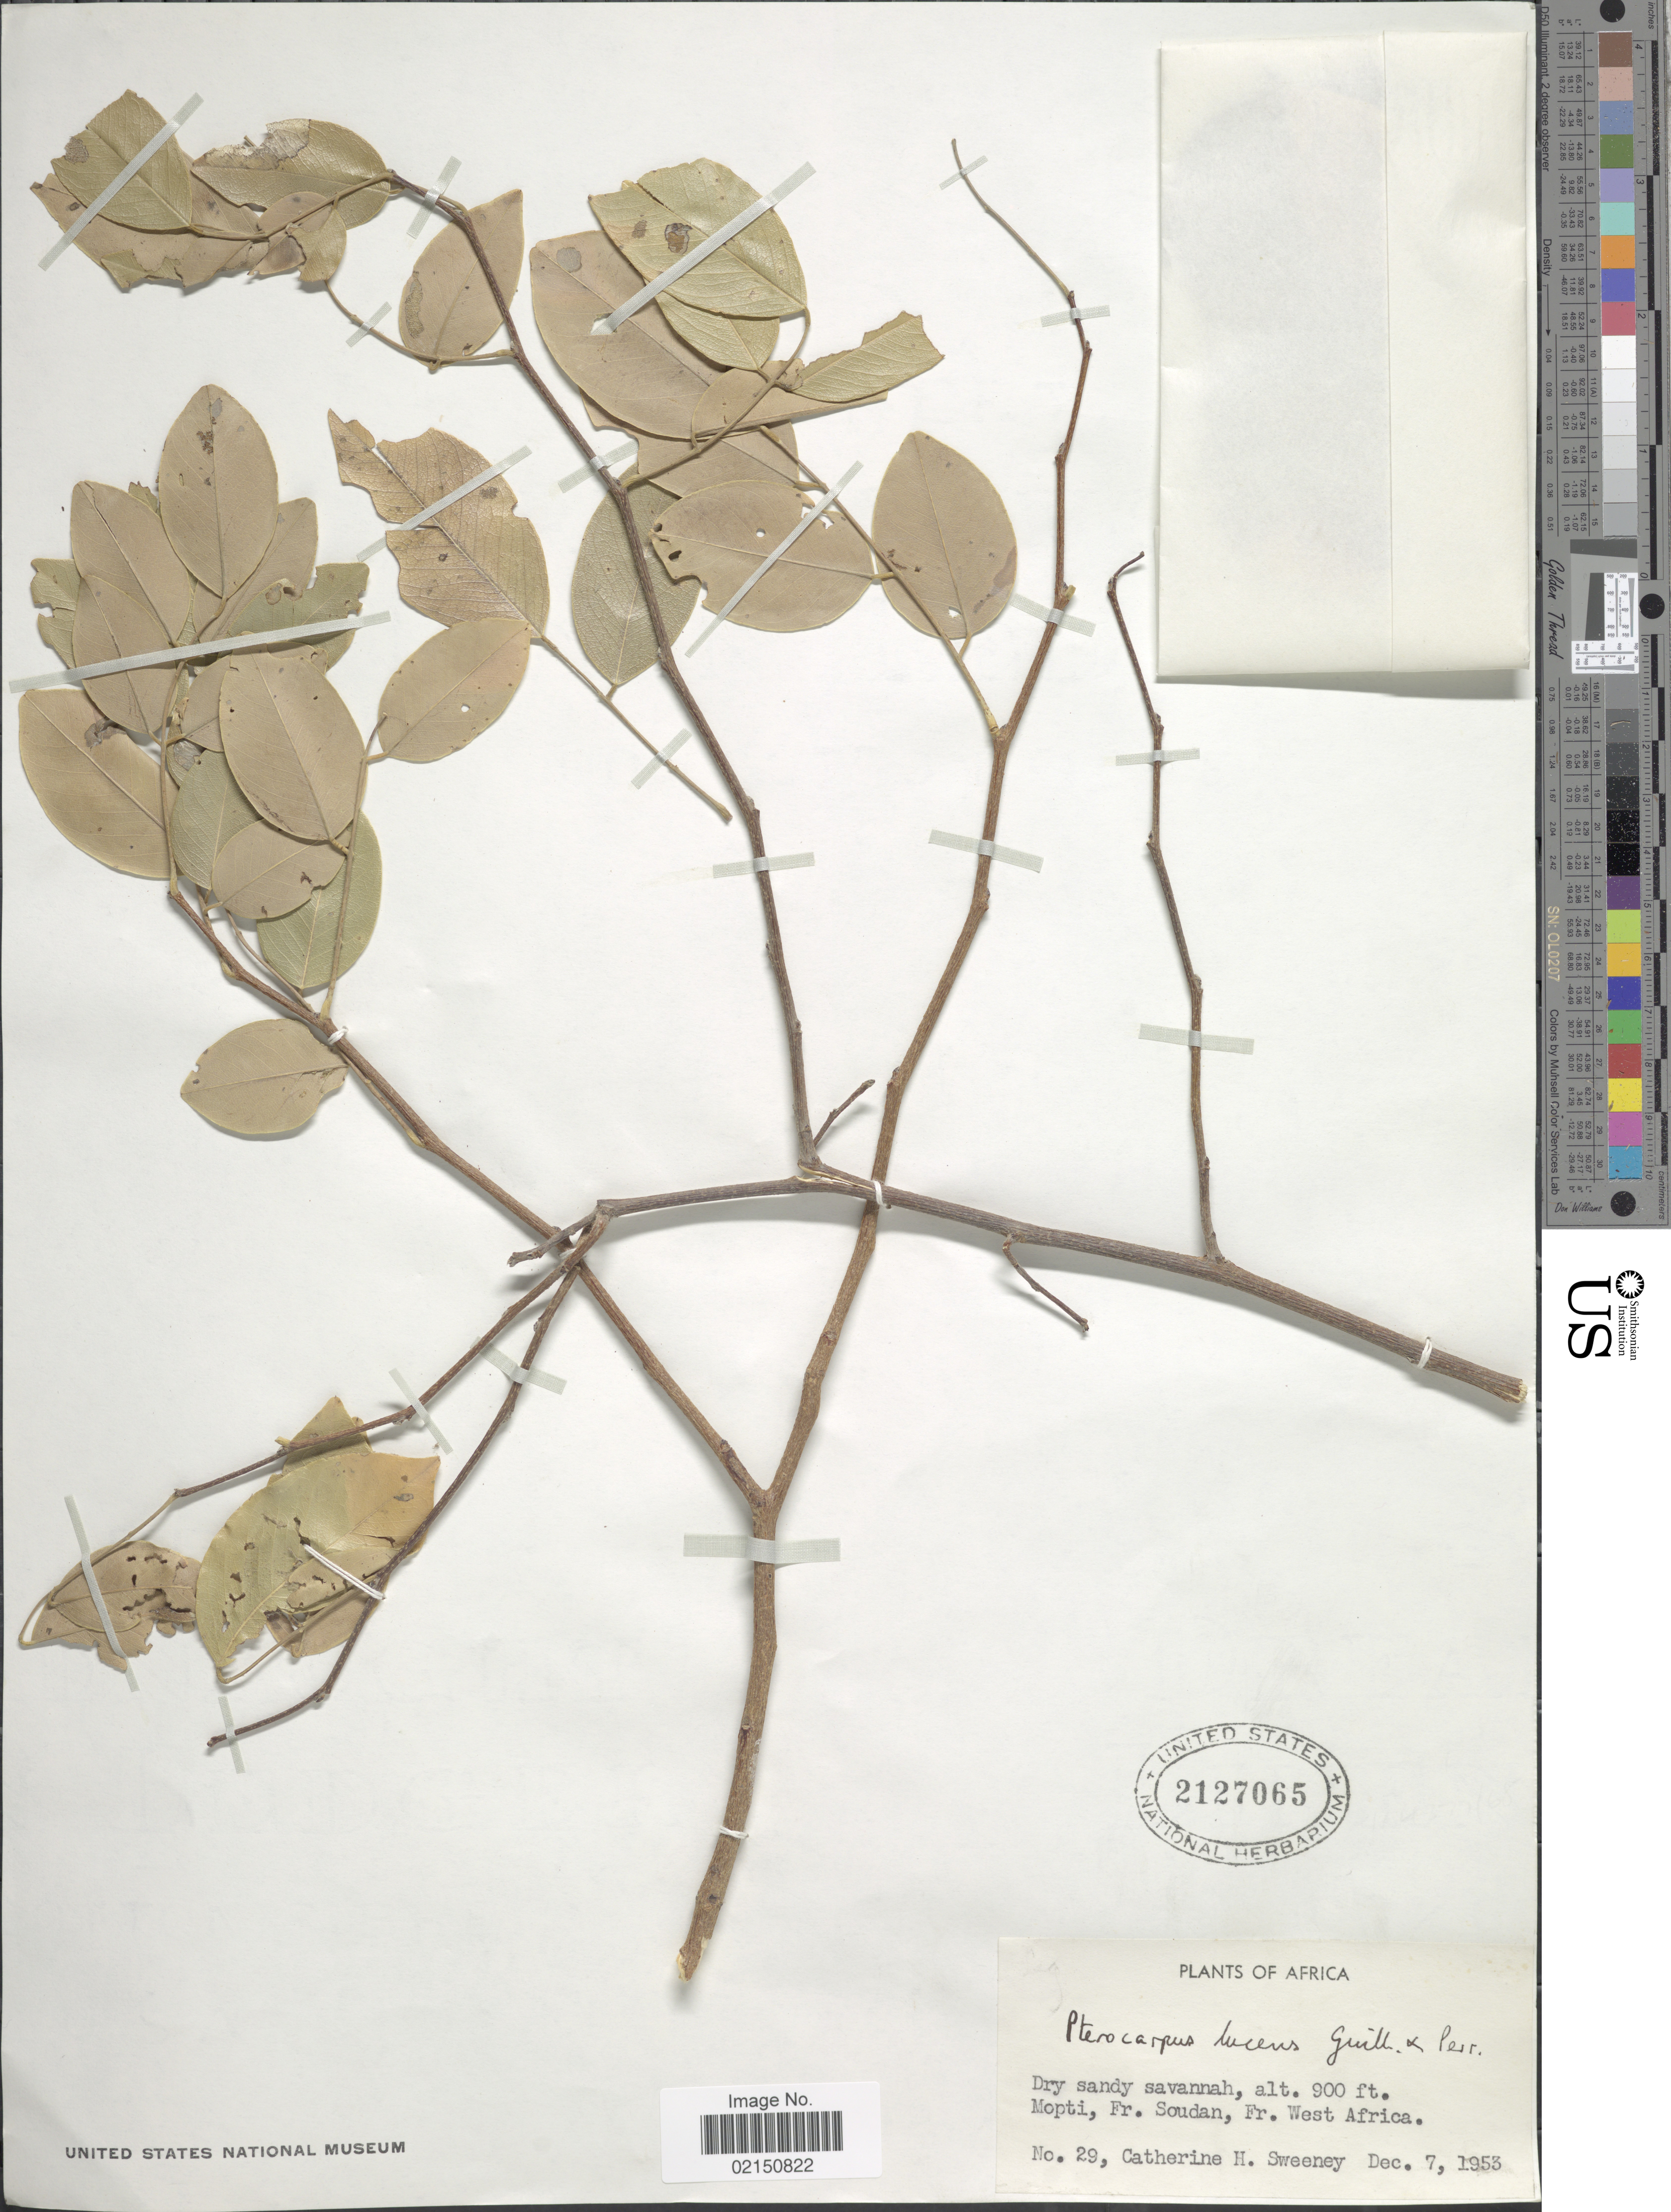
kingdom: Plantae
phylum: Tracheophyta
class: Magnoliopsida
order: Fabales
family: Fabaceae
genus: Pterocarpus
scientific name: Pterocarpus lucens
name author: Lepr. ex Guill. & Perr.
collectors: C. Sweeney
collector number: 29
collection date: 1953-12-07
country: Mali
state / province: Mopti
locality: Fr. Soudan, Fr. West Africa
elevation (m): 274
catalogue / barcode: US 2127065